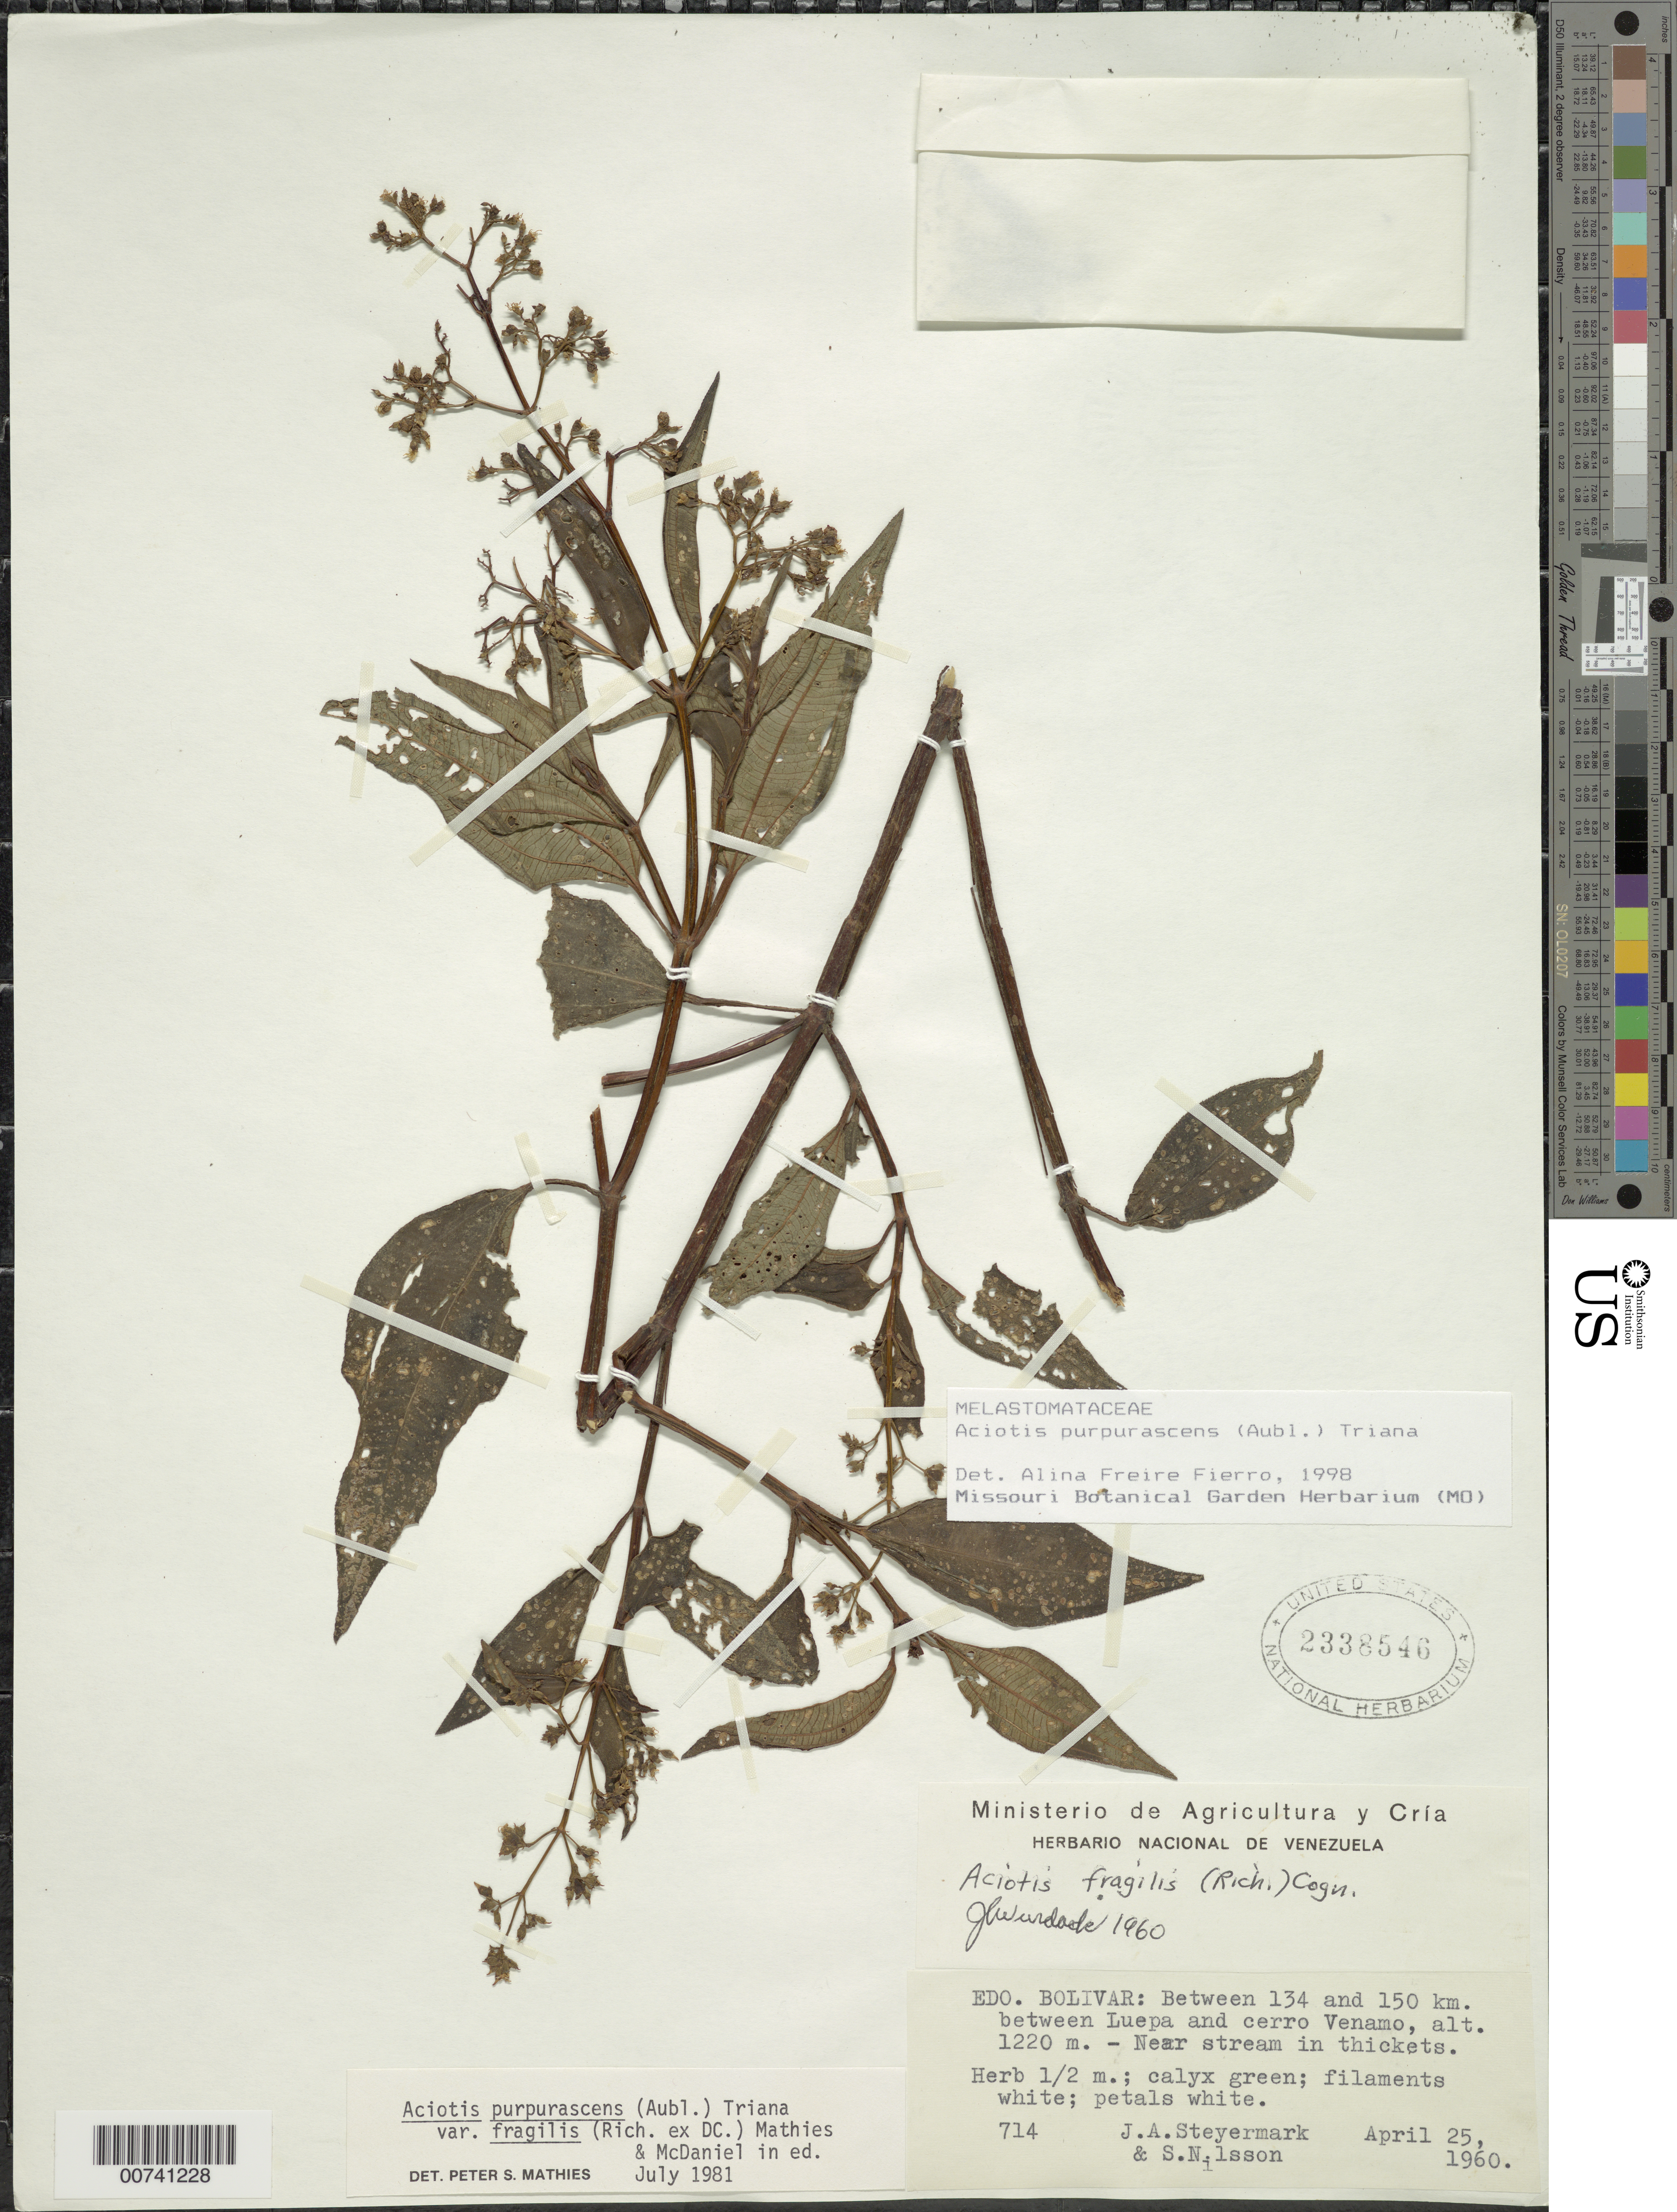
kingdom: Plantae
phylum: Tracheophyta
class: Magnoliopsida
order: Myrtales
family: Melastomataceae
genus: Aciotis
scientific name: Aciotis purpurascens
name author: (Aubl.) Triana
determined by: Freire-Fierro, A.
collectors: J. Steyermark & S. Nilsson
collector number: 60 714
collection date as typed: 24-Apr-60 to 25-Apr-60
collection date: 1960-04-24/1960-04-25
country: Venezuela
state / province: Bolívar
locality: Luepa to Cerro Venamo, km 134-150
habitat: Near stream in thickets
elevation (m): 1220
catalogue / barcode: US 2338546